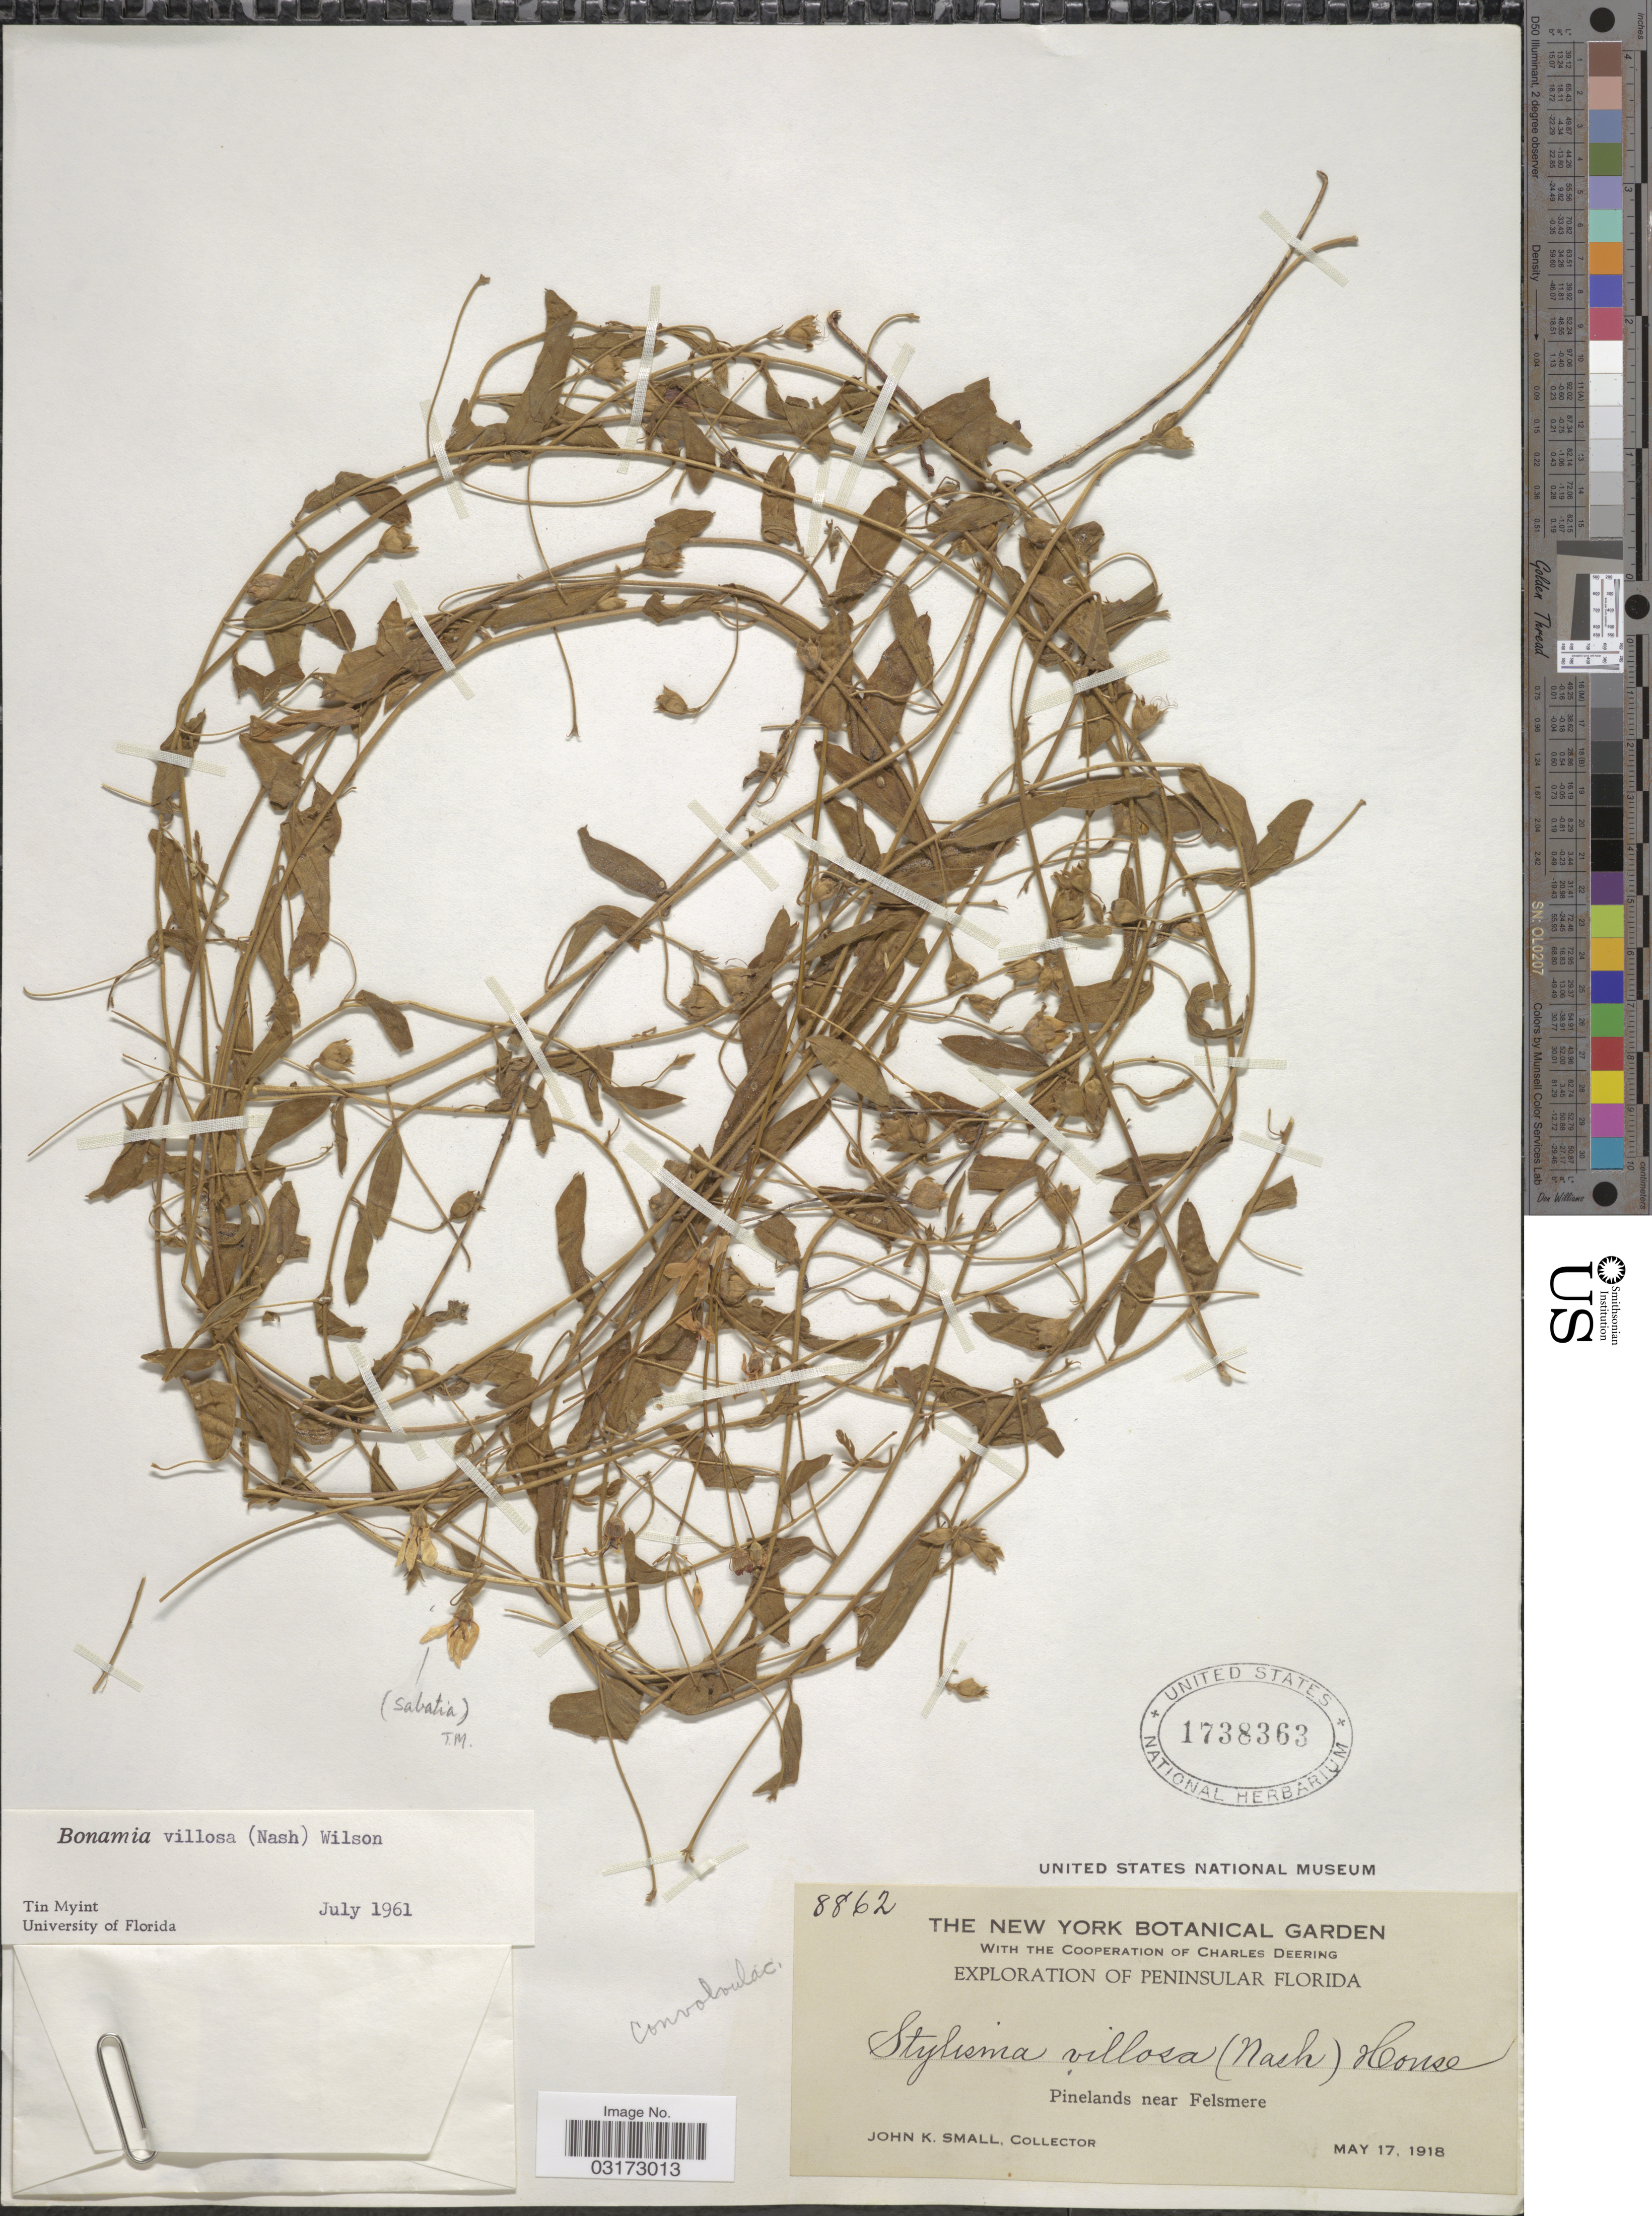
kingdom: Plantae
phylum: Tracheophyta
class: Magnoliopsida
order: Solanales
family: Convolvulaceae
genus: Stylisma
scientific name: Stylisma villosa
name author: (Nash) House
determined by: Strong, Mark T., (BOT), Smithsonian Institution - National Museum of Natural History (UNITED STATES)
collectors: J. K. Small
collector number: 8862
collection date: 1918-05-17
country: United States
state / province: Florida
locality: Peninsular Florida. Pinelands near Felsmere.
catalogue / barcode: US 1738363